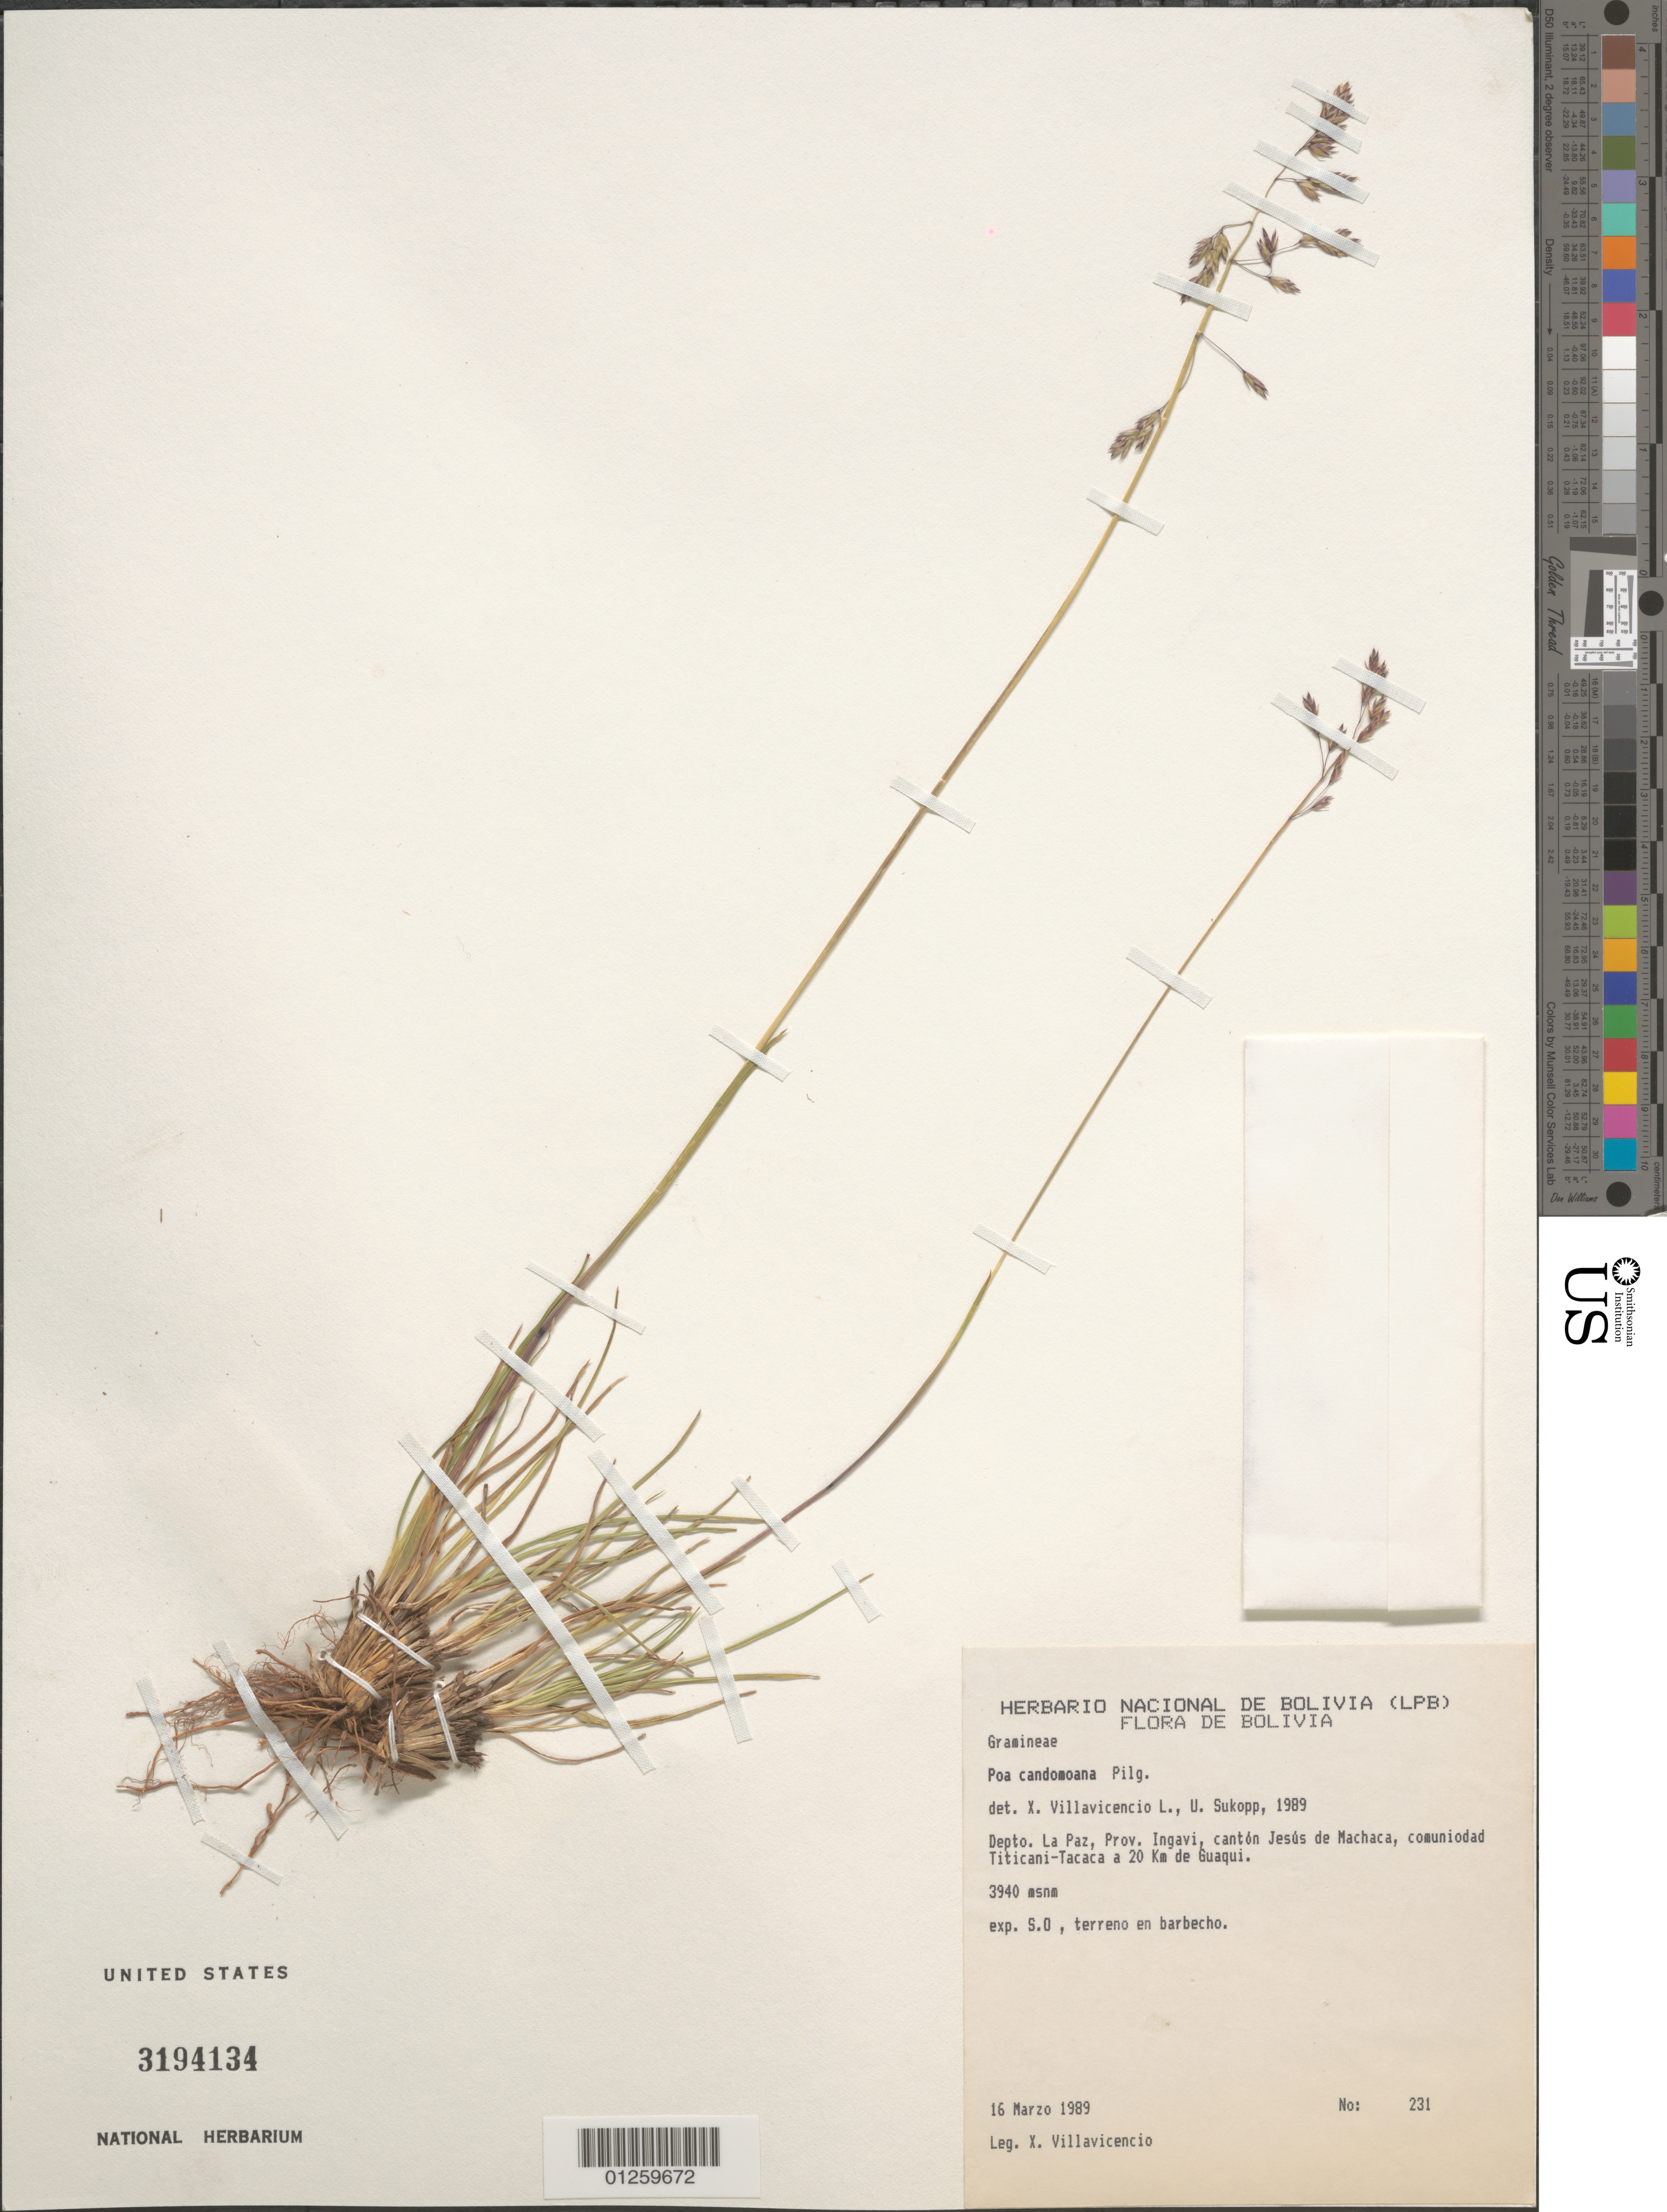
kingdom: Plantae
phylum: Tracheophyta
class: Liliopsida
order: Poales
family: Poaceae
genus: Poa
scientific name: Poa candamoana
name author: Pilg.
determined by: Soreng, Robert J., Research Associate (BOT), Smithsonian Institution - National Museum of Natural History (UNITED STATES)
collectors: Villavicencio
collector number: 231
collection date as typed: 16 Marzo 1989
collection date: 1989-03-16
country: Bolivia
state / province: La Paz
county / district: Ingavi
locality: Canton Jesus de Machaca, comunidad Titicani-Tacaca a 20 km de Guaqui.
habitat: exp. S.W. (S.O.), terreno en barbecho.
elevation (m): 3940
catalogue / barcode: US 3194134